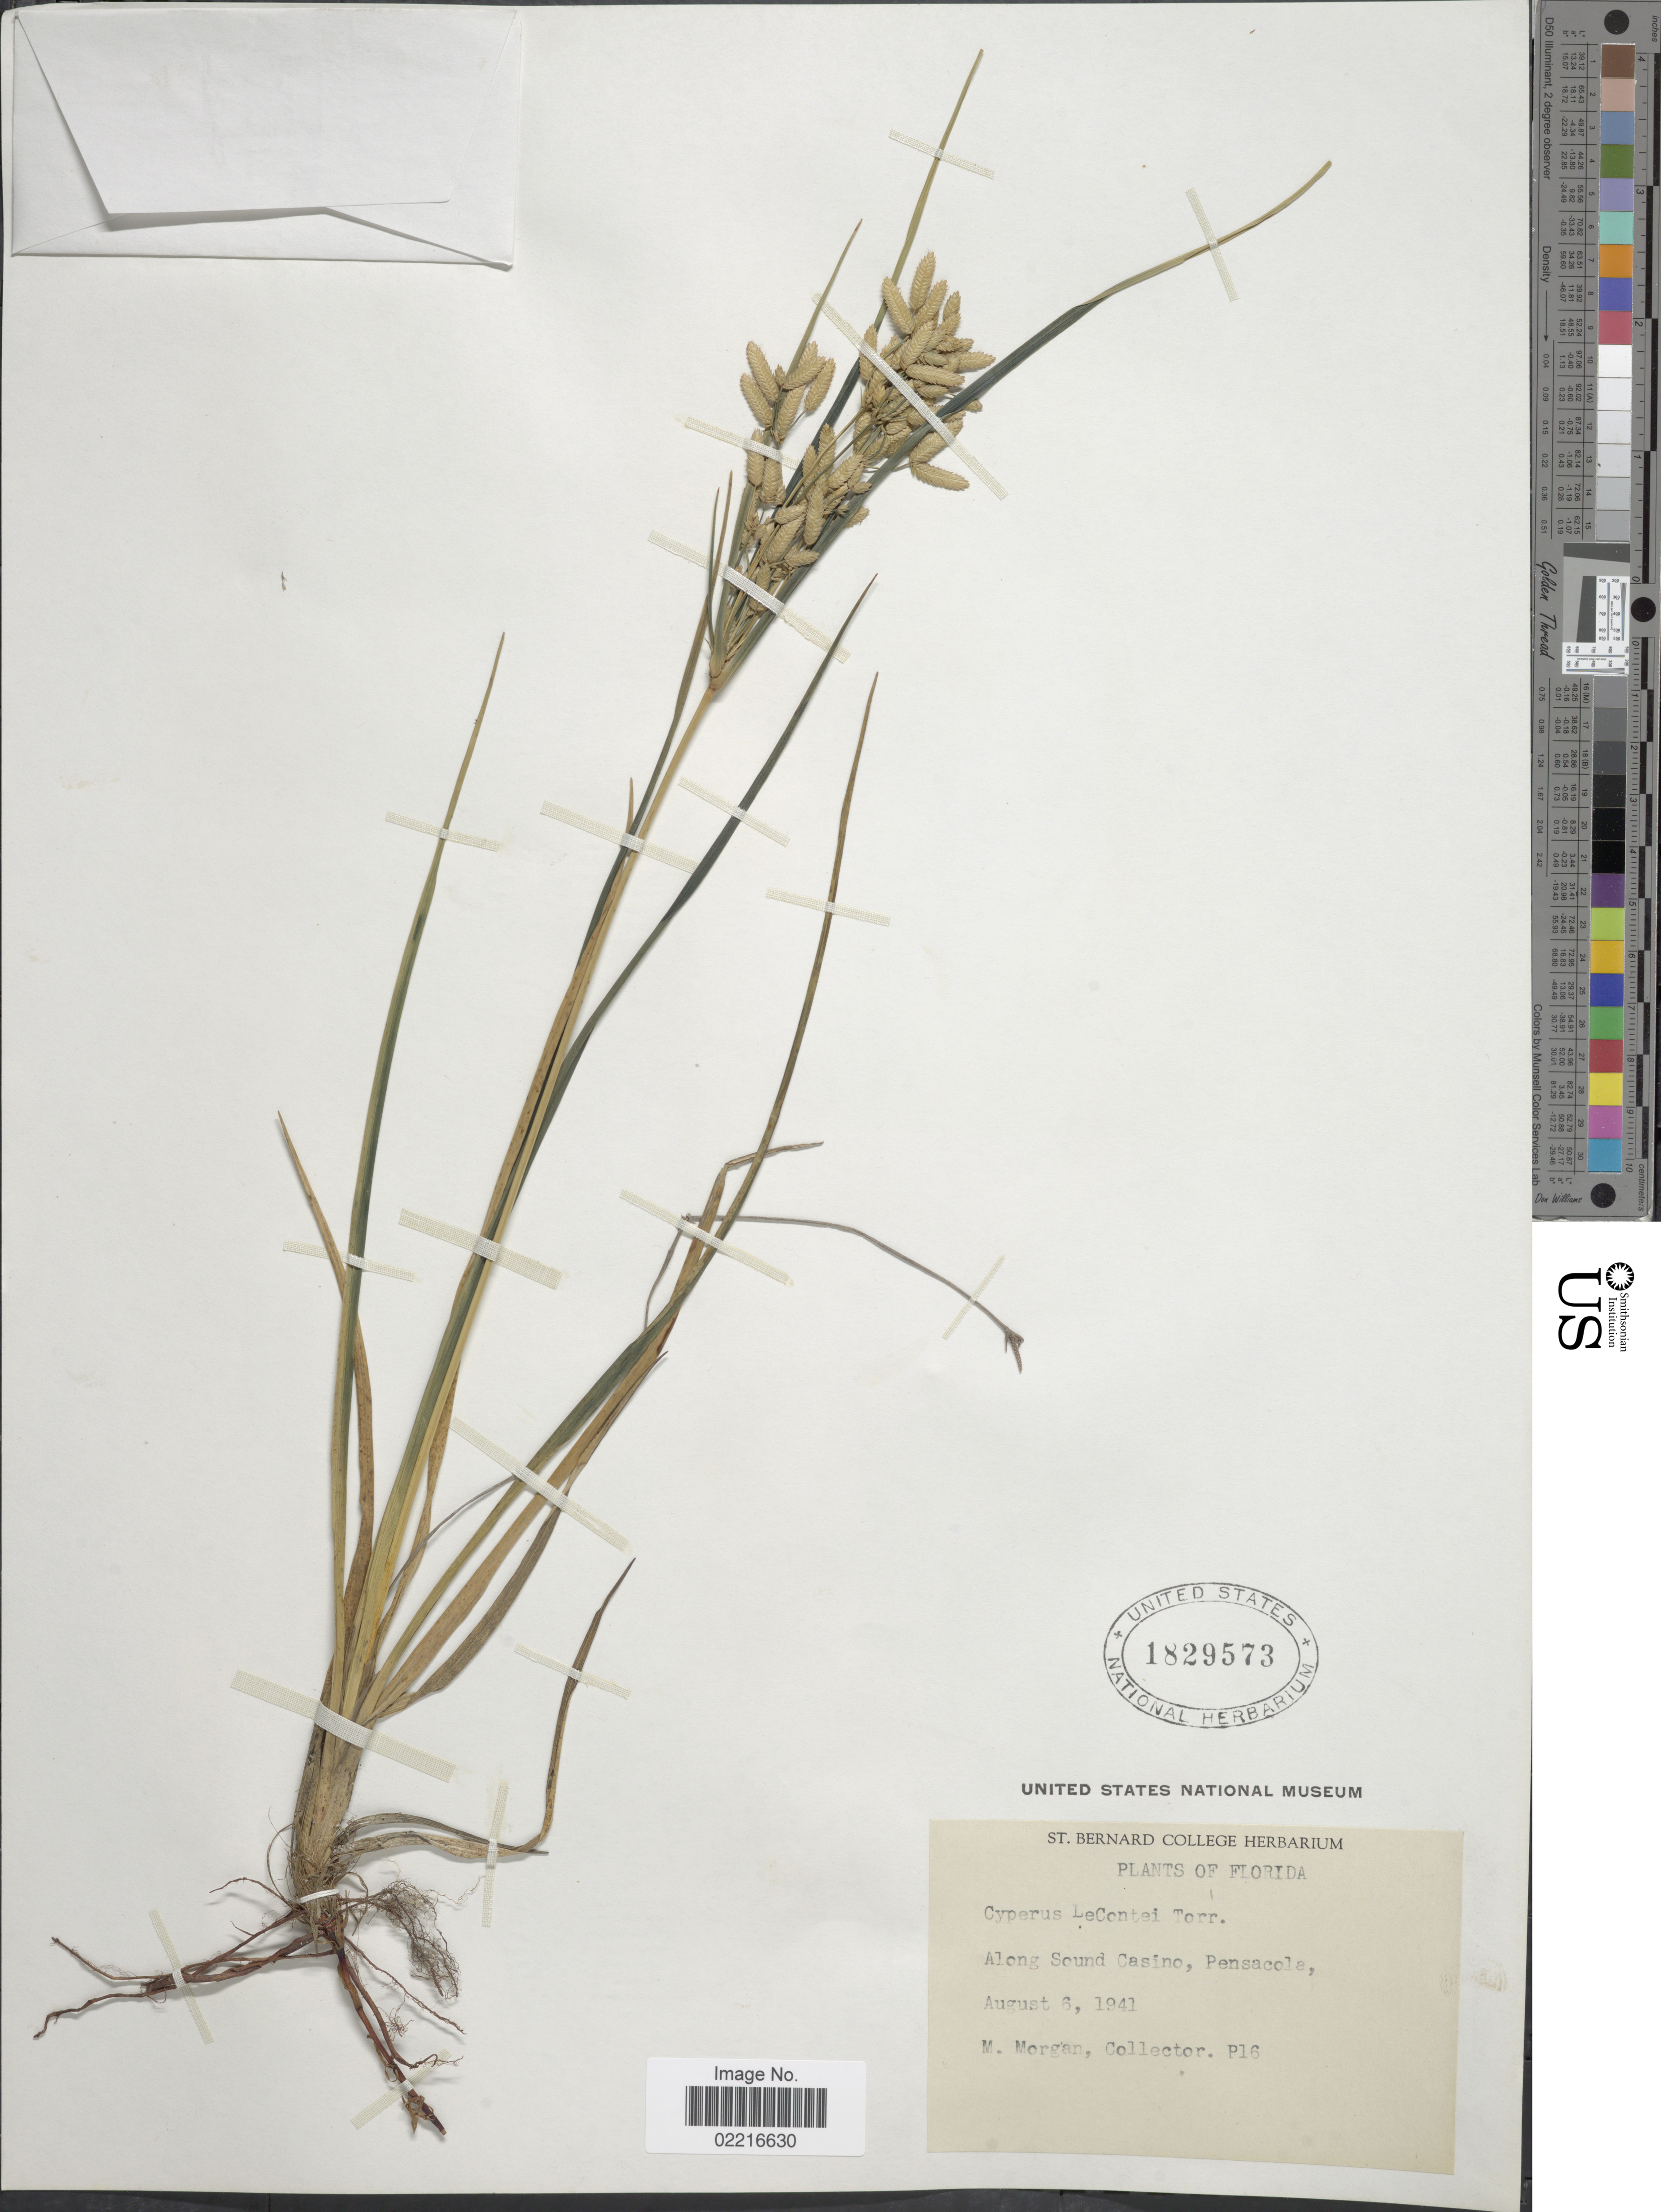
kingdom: Plantae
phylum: Tracheophyta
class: Liliopsida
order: Poales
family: Cyperaceae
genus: Cyperus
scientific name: Cyperus lecontei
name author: Torr. ex Steud.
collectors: M. Morgan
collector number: P16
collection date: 1941-08-06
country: United States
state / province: Florida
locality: Along Sound Casino, Pensacole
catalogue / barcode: US 1829573